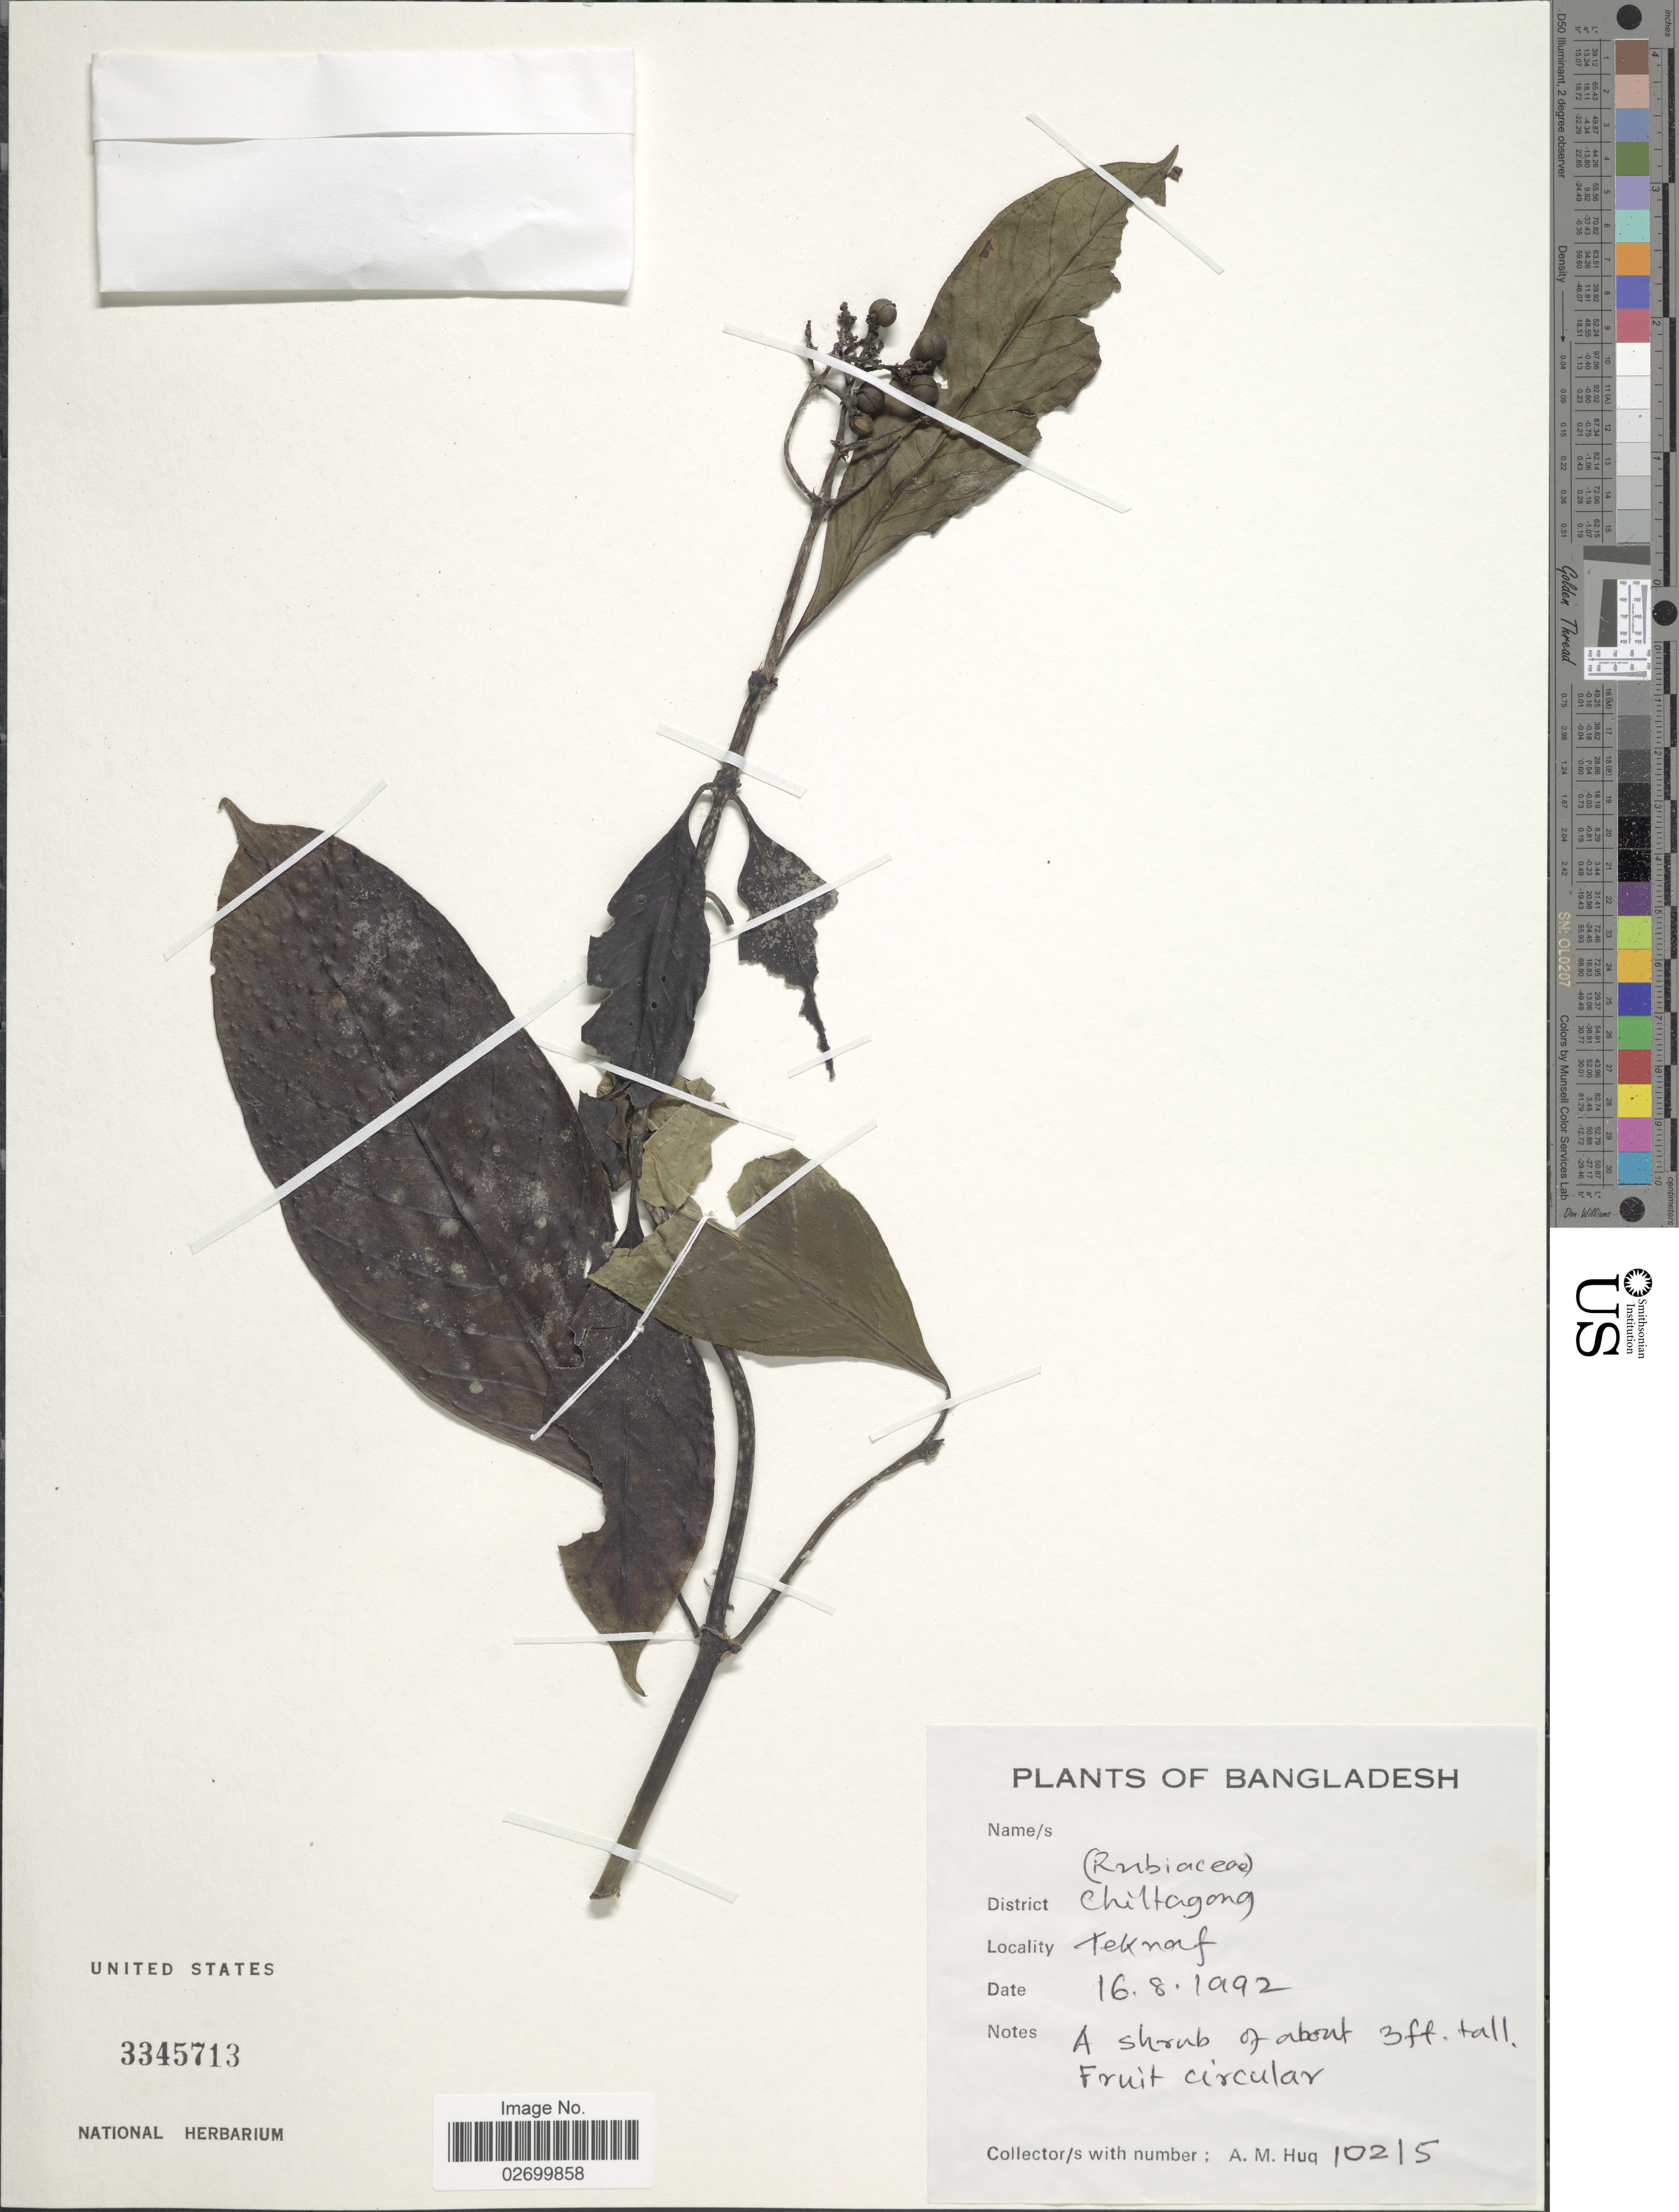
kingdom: Plantae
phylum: Tracheophyta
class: Magnoliopsida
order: Gentianales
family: Rubiaceae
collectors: A. M. Huq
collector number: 10215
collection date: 1992-08-16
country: Bangladesh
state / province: Chittagong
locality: Teknaf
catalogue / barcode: US 3345713